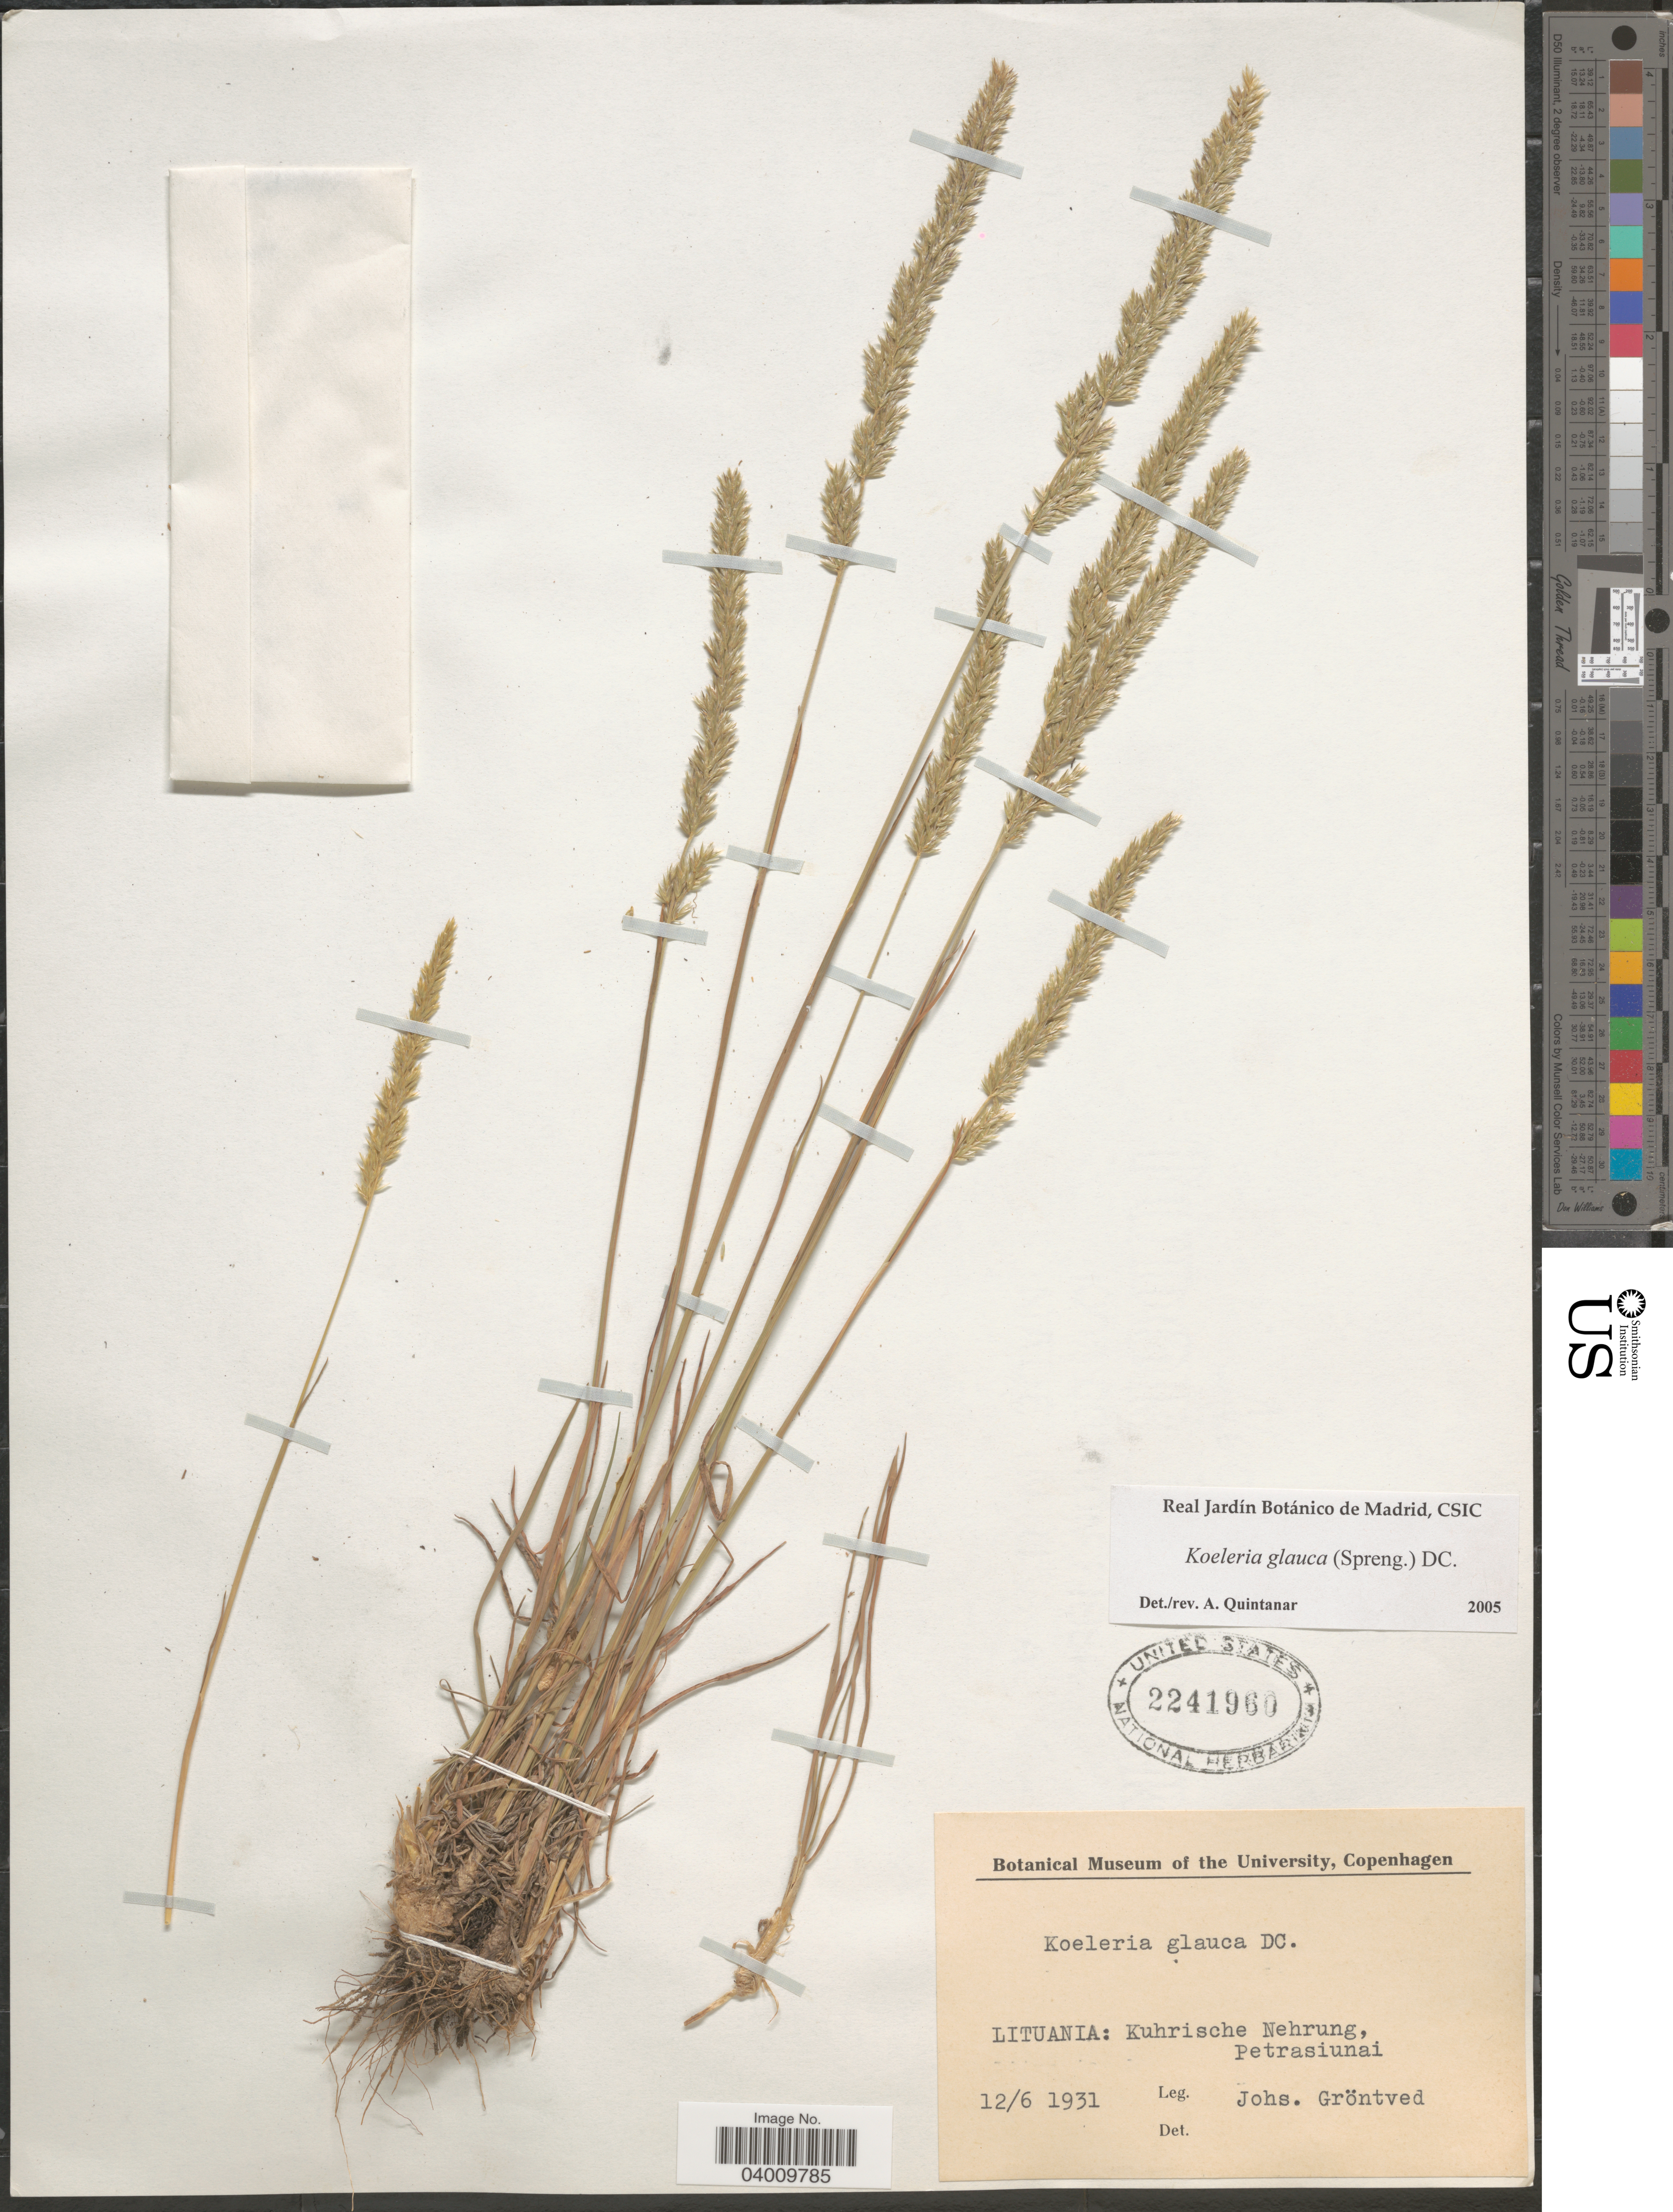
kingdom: Plantae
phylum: Tracheophyta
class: Liliopsida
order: Poales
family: Poaceae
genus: Koeleria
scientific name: Koeleria glauca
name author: (Spreng.) DC.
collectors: J. Grøntved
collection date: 1931-06-12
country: Lithuania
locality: Kuhrische Nehrung, Petrasiunai.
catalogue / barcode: US 2241960